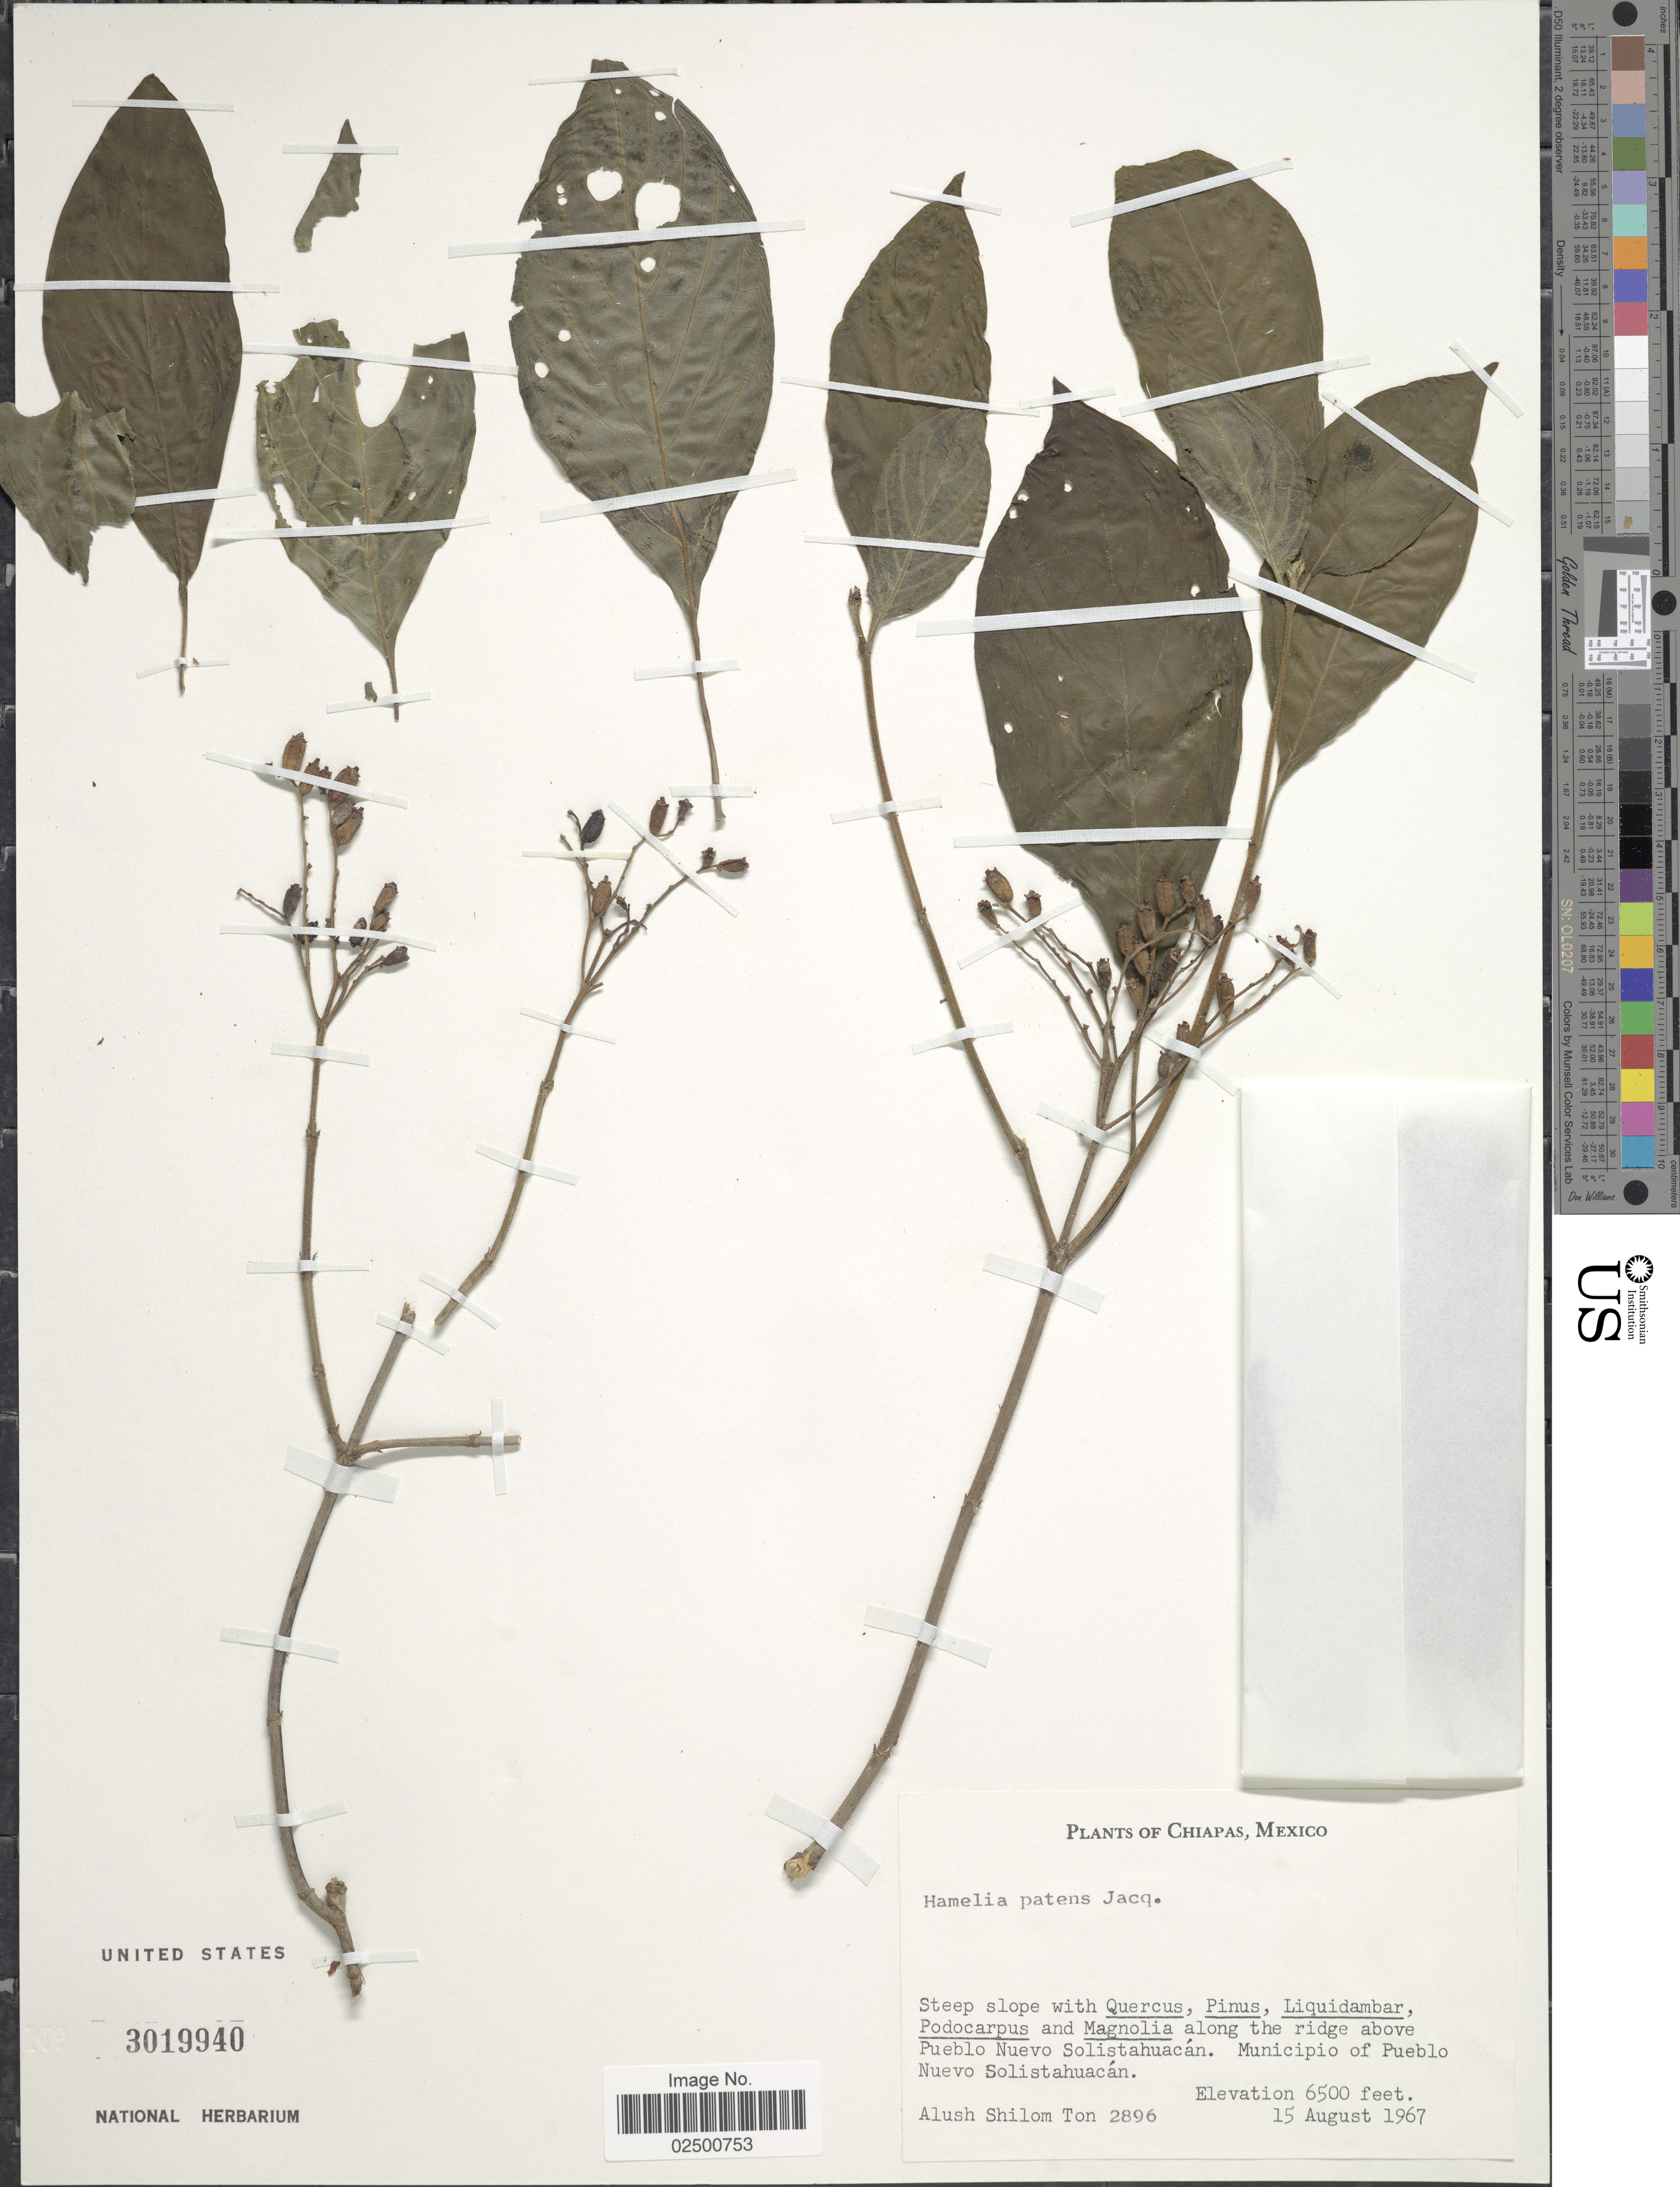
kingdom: Plantae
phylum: Tracheophyta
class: Magnoliopsida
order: Gentianales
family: Rubiaceae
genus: Hamelia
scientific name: Hamelia patens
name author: Jacq.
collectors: A. M. Ton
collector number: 2896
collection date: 1967-08-15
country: Mexico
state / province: Chiapas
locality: Along the ridge above Pueblo Nuevo Solistahuacan. Municipio of Pueblo Nuevo Solistahuacan.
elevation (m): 1981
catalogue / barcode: US 3019940